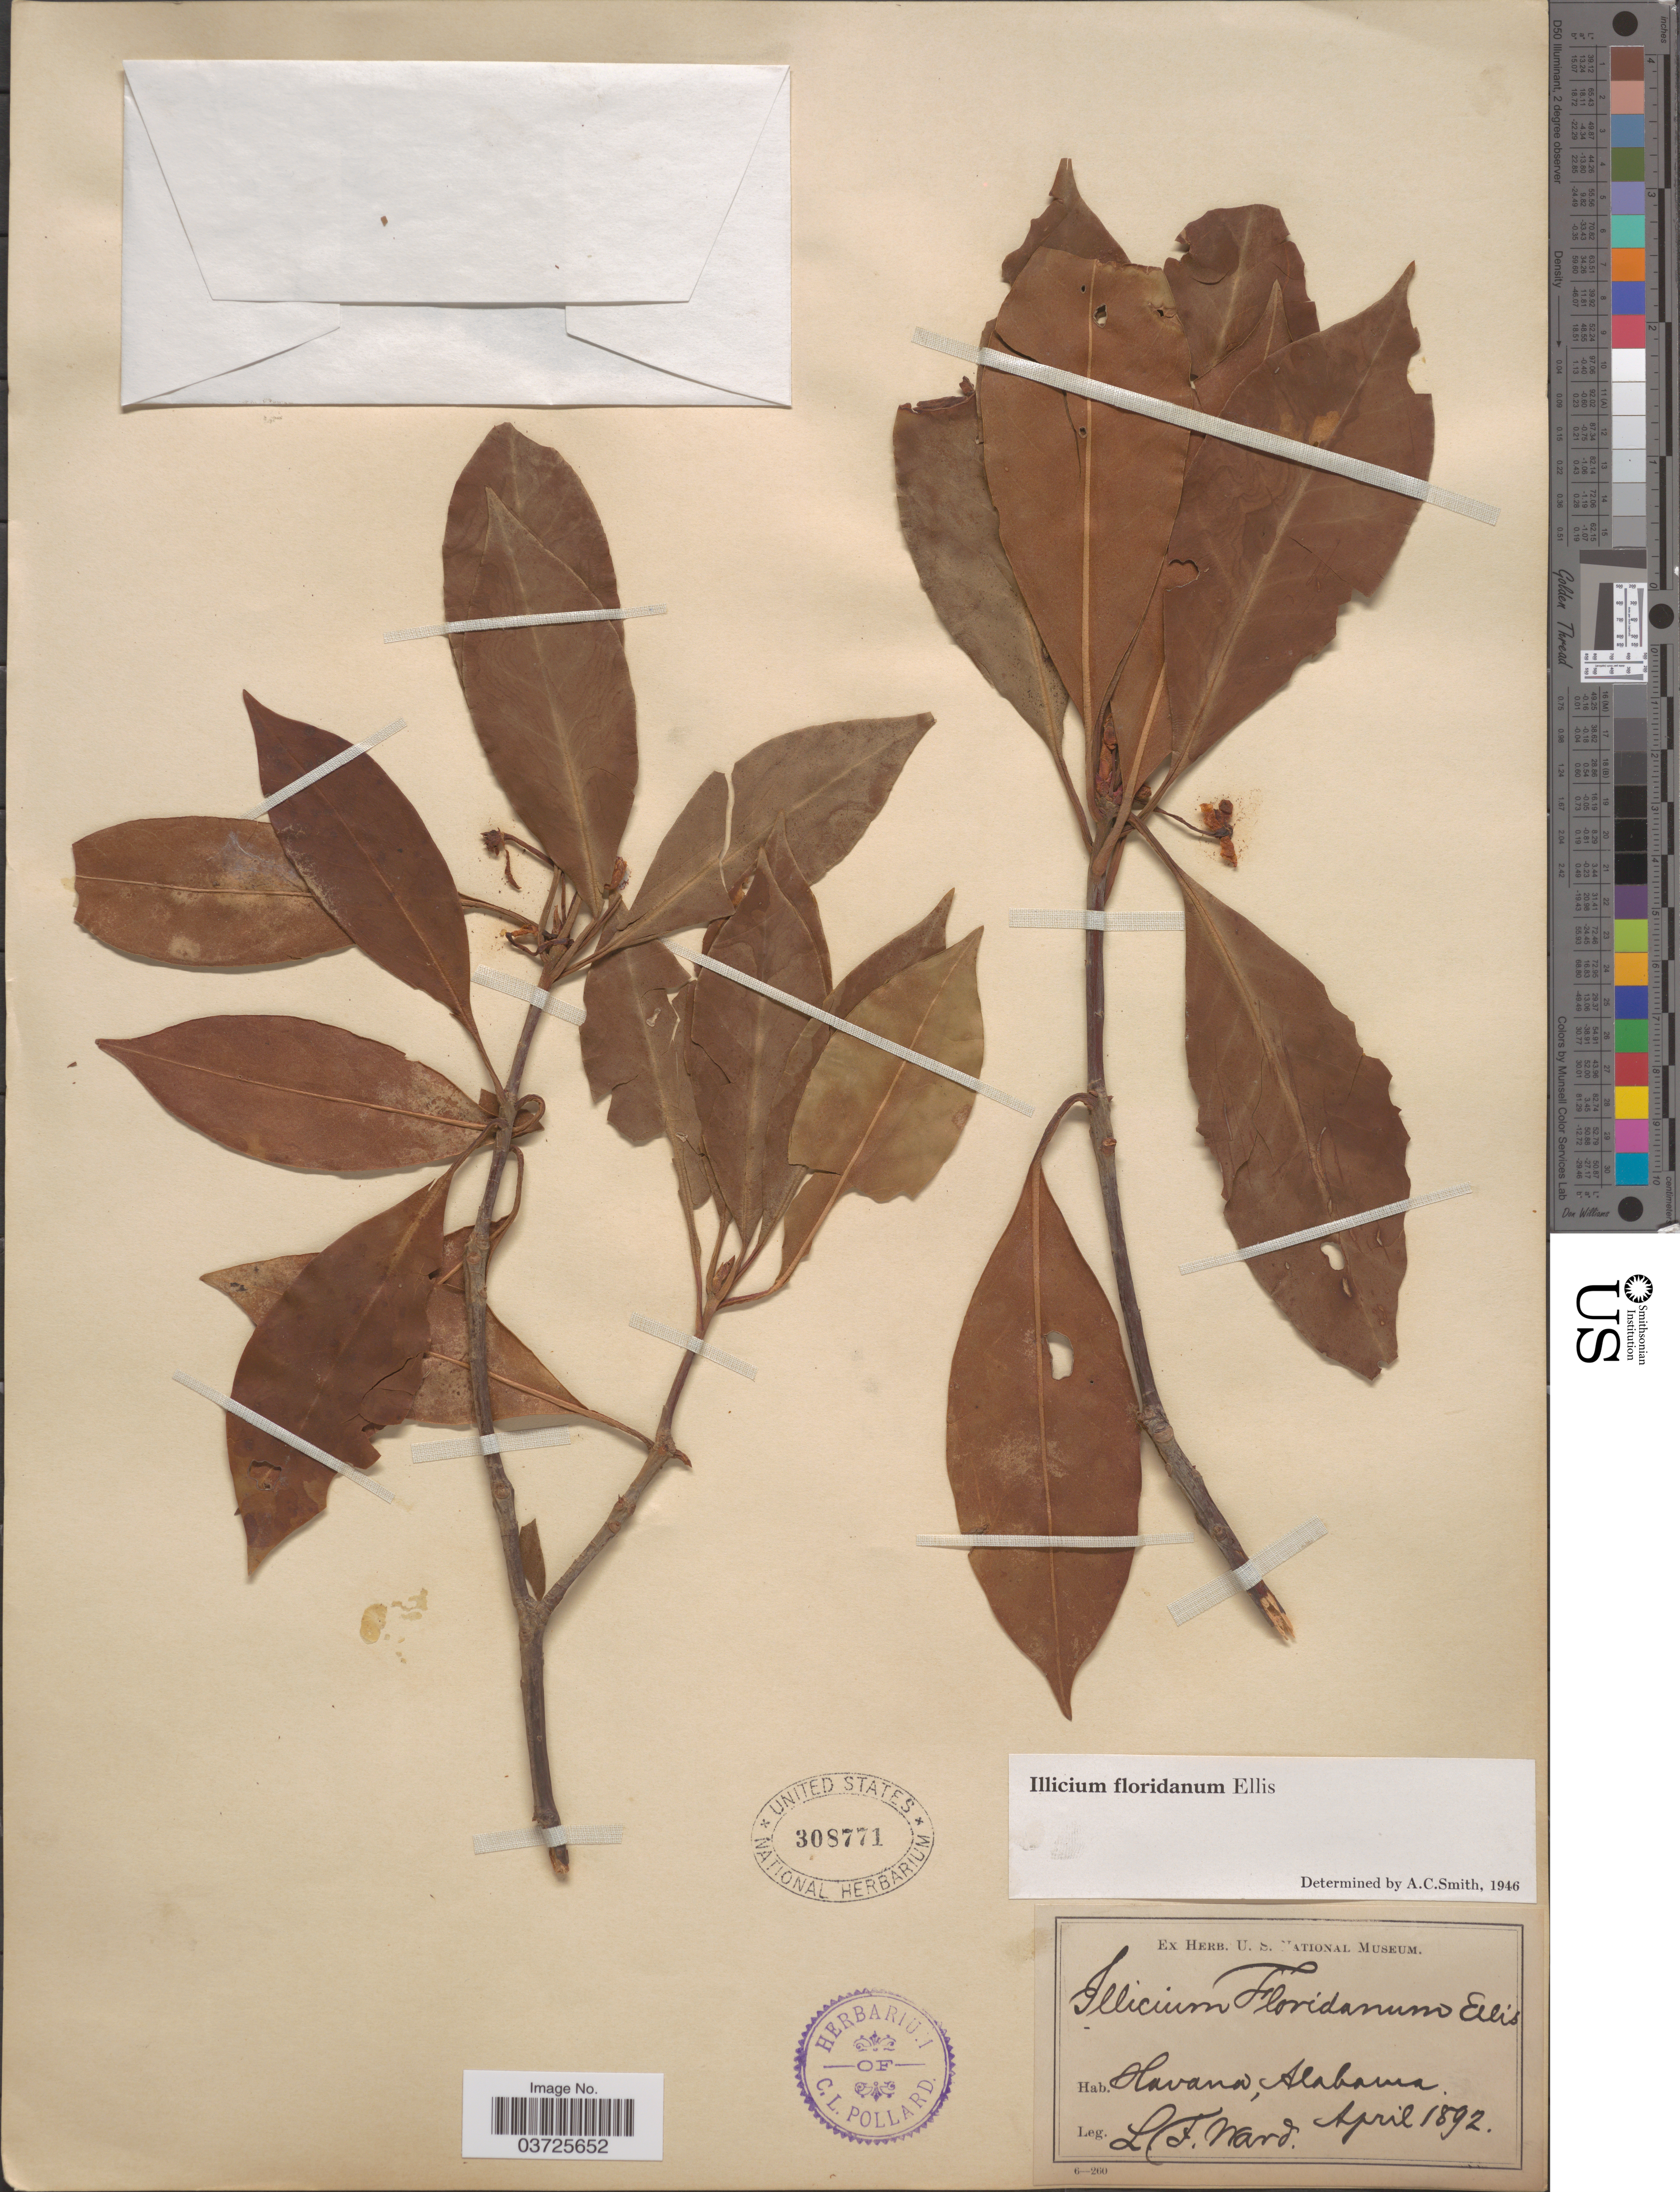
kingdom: Plantae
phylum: Tracheophyta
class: Magnoliopsida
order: Austrobaileyales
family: Schisandraceae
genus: Illicium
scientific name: Illicium floridanum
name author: J. Ellis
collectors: L. Ward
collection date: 1892-04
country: United States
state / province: Alabama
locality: Havana.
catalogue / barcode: US 308771